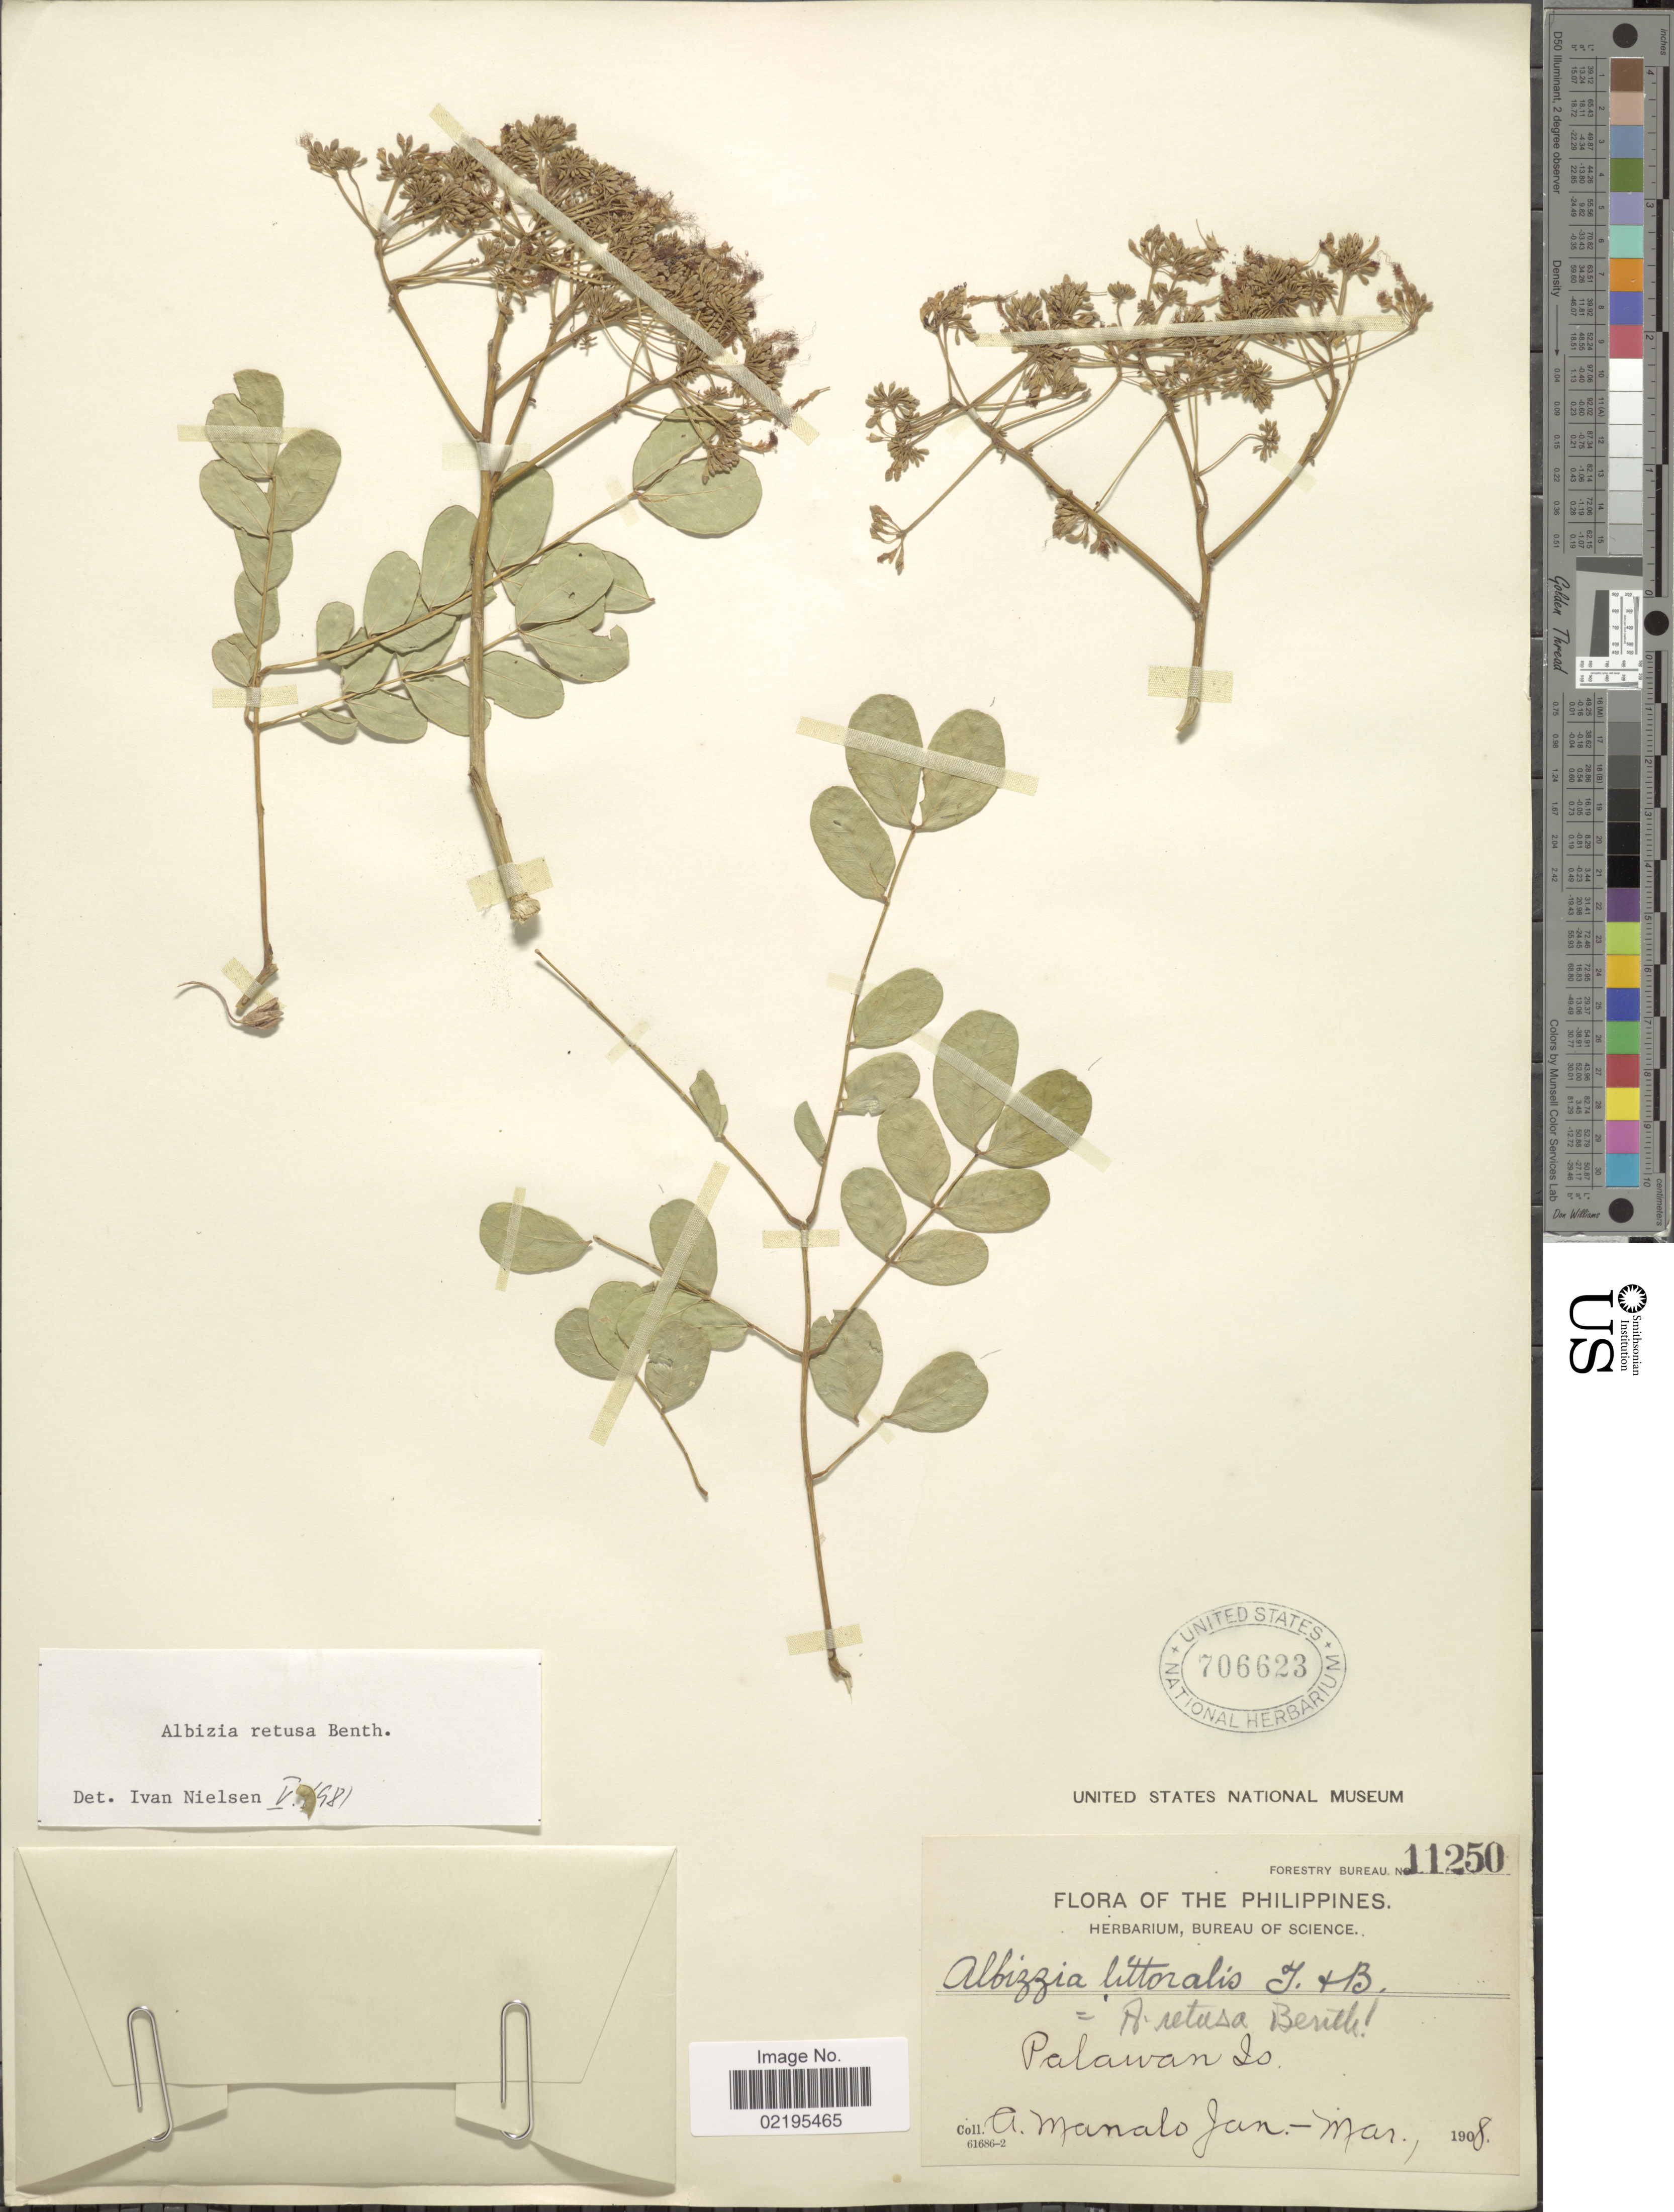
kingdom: Plantae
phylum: Tracheophyta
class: Magnoliopsida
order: Fabales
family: Fabaceae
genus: Albizia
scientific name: Albizia retusa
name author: Benth.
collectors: A. Manalo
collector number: Forestry Bureau 11250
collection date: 1908-01/1908-03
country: Philippines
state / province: Mimaropa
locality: Palawan Is.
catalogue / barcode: US 706623